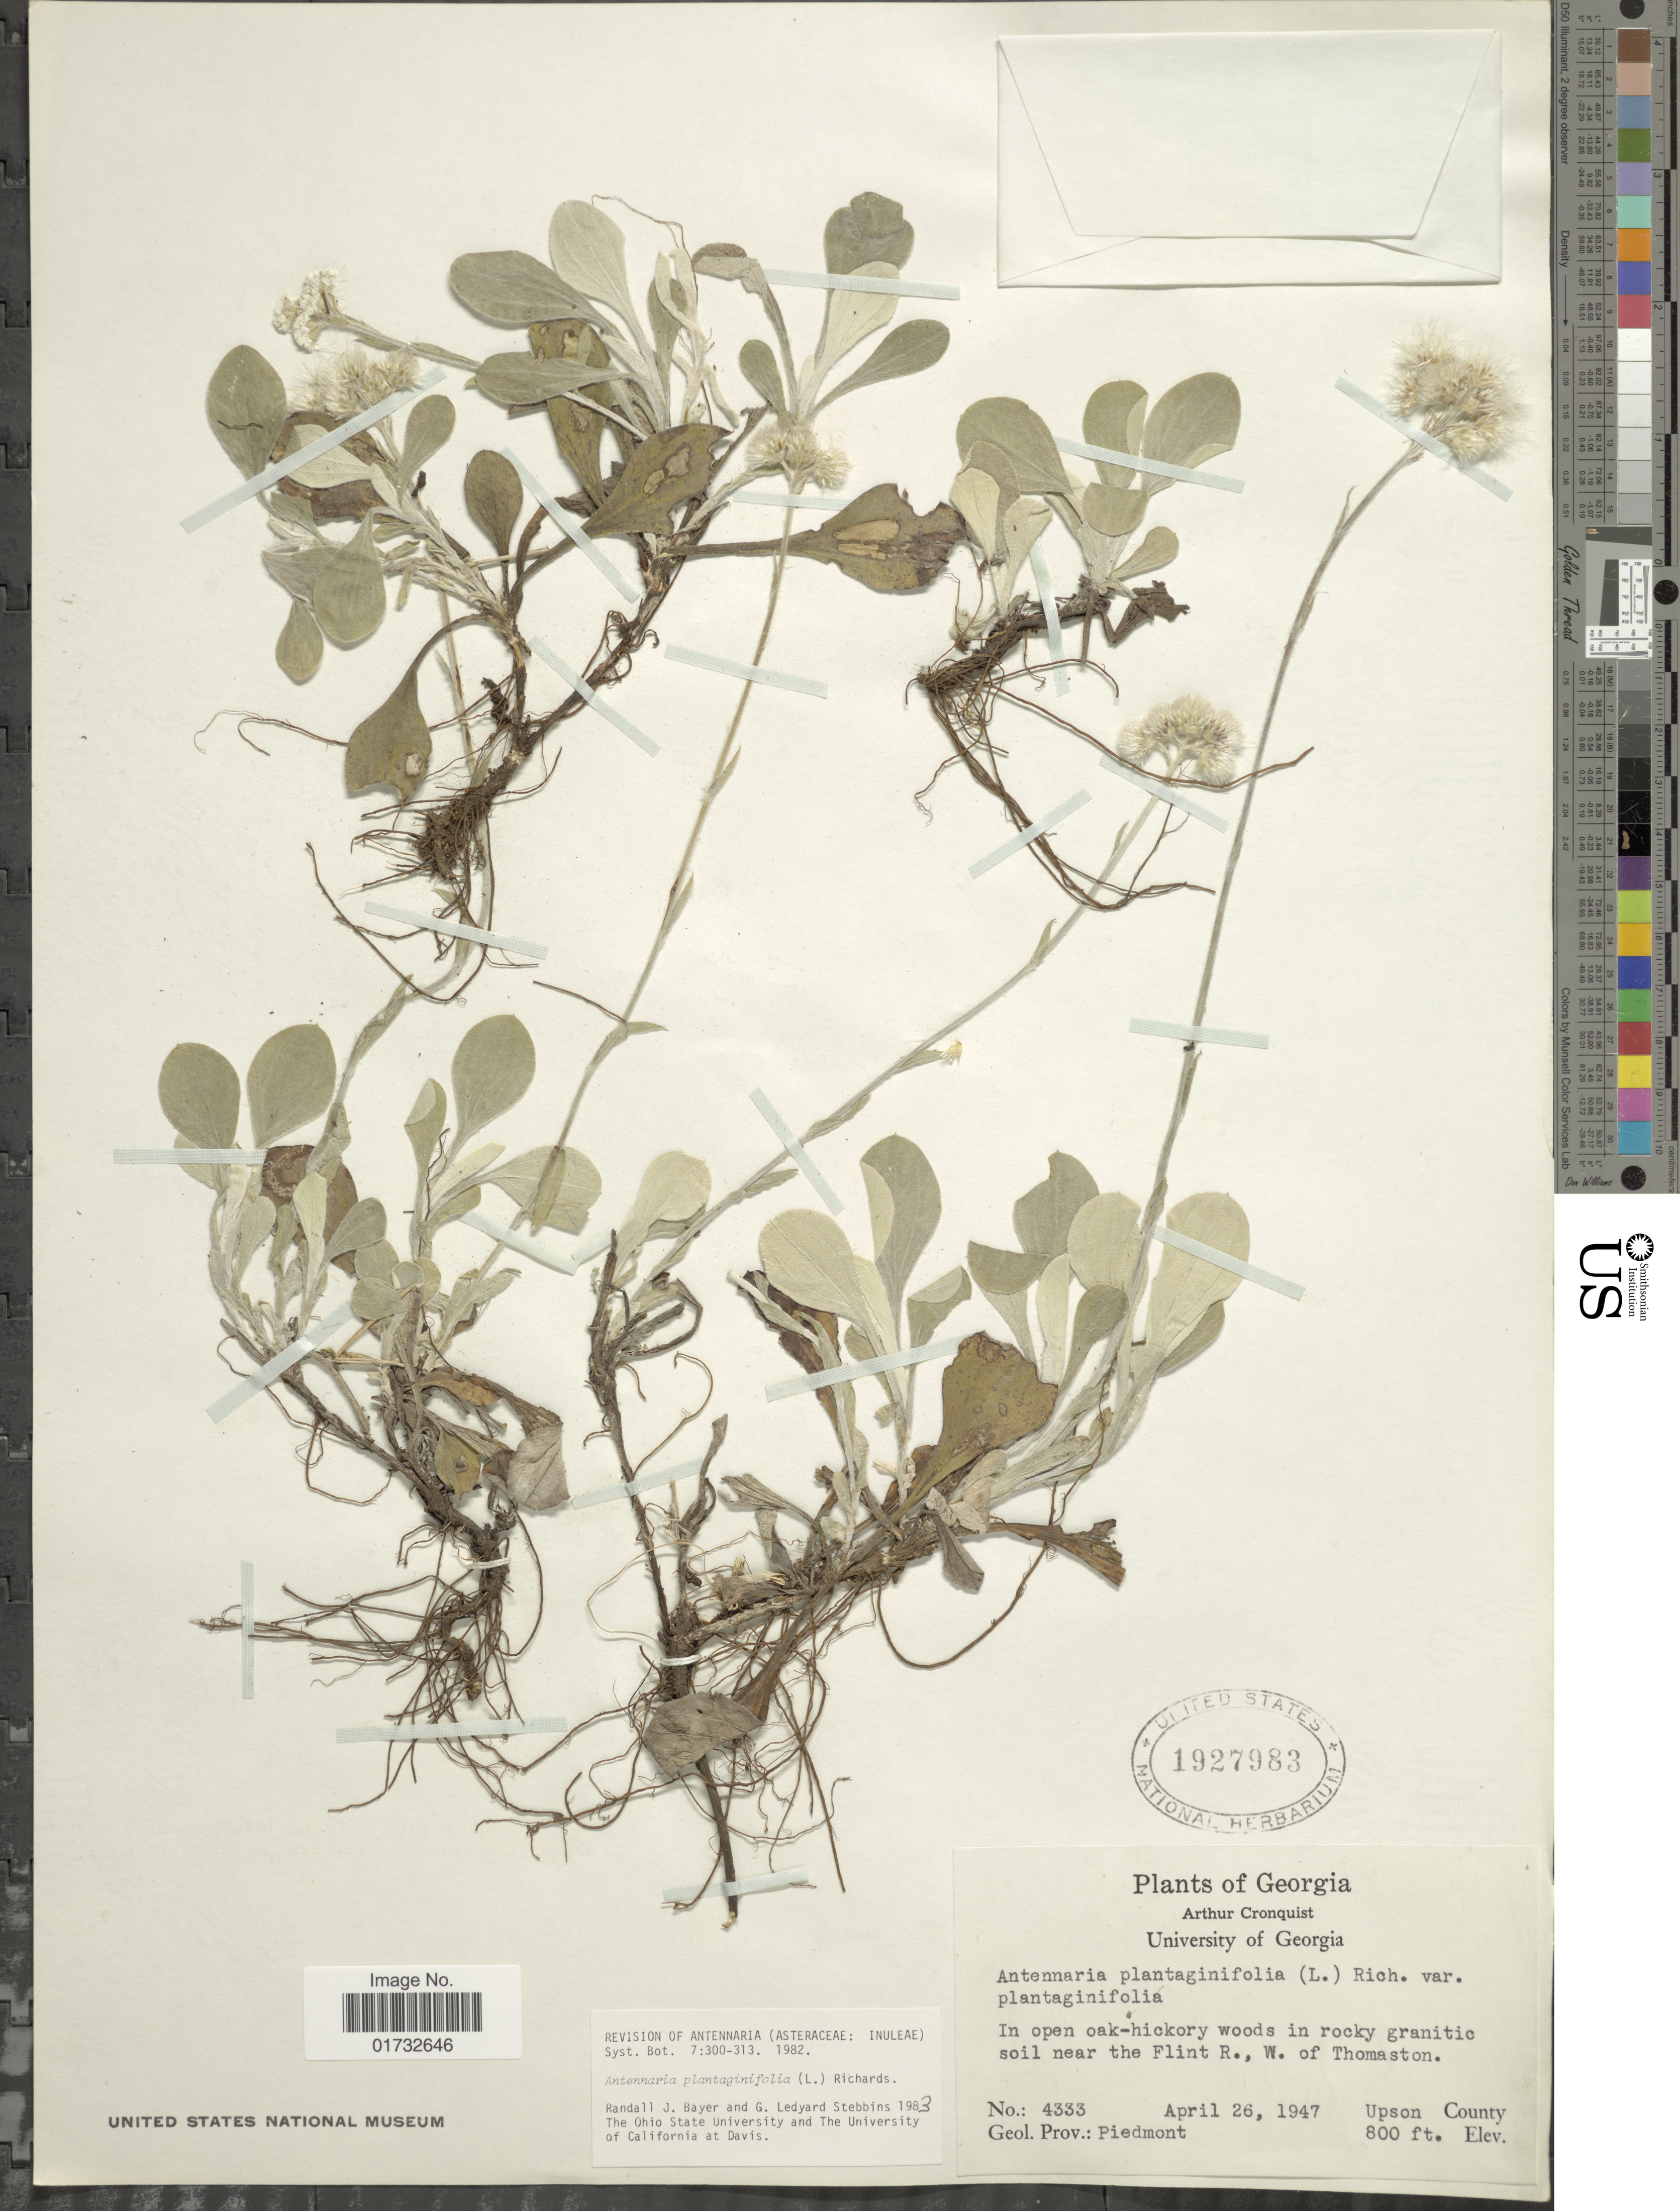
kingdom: Plantae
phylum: Tracheophyta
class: Magnoliopsida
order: Asterales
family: Asteraceae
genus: Antennaria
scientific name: Antennaria plantaginifolia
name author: (L.) Richardson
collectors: A. J. Cronquist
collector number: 4333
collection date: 1947-04-26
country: United States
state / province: Georgia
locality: Near the Flint R., W. of Thomaston. Upson County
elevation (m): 244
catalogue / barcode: US 1927983